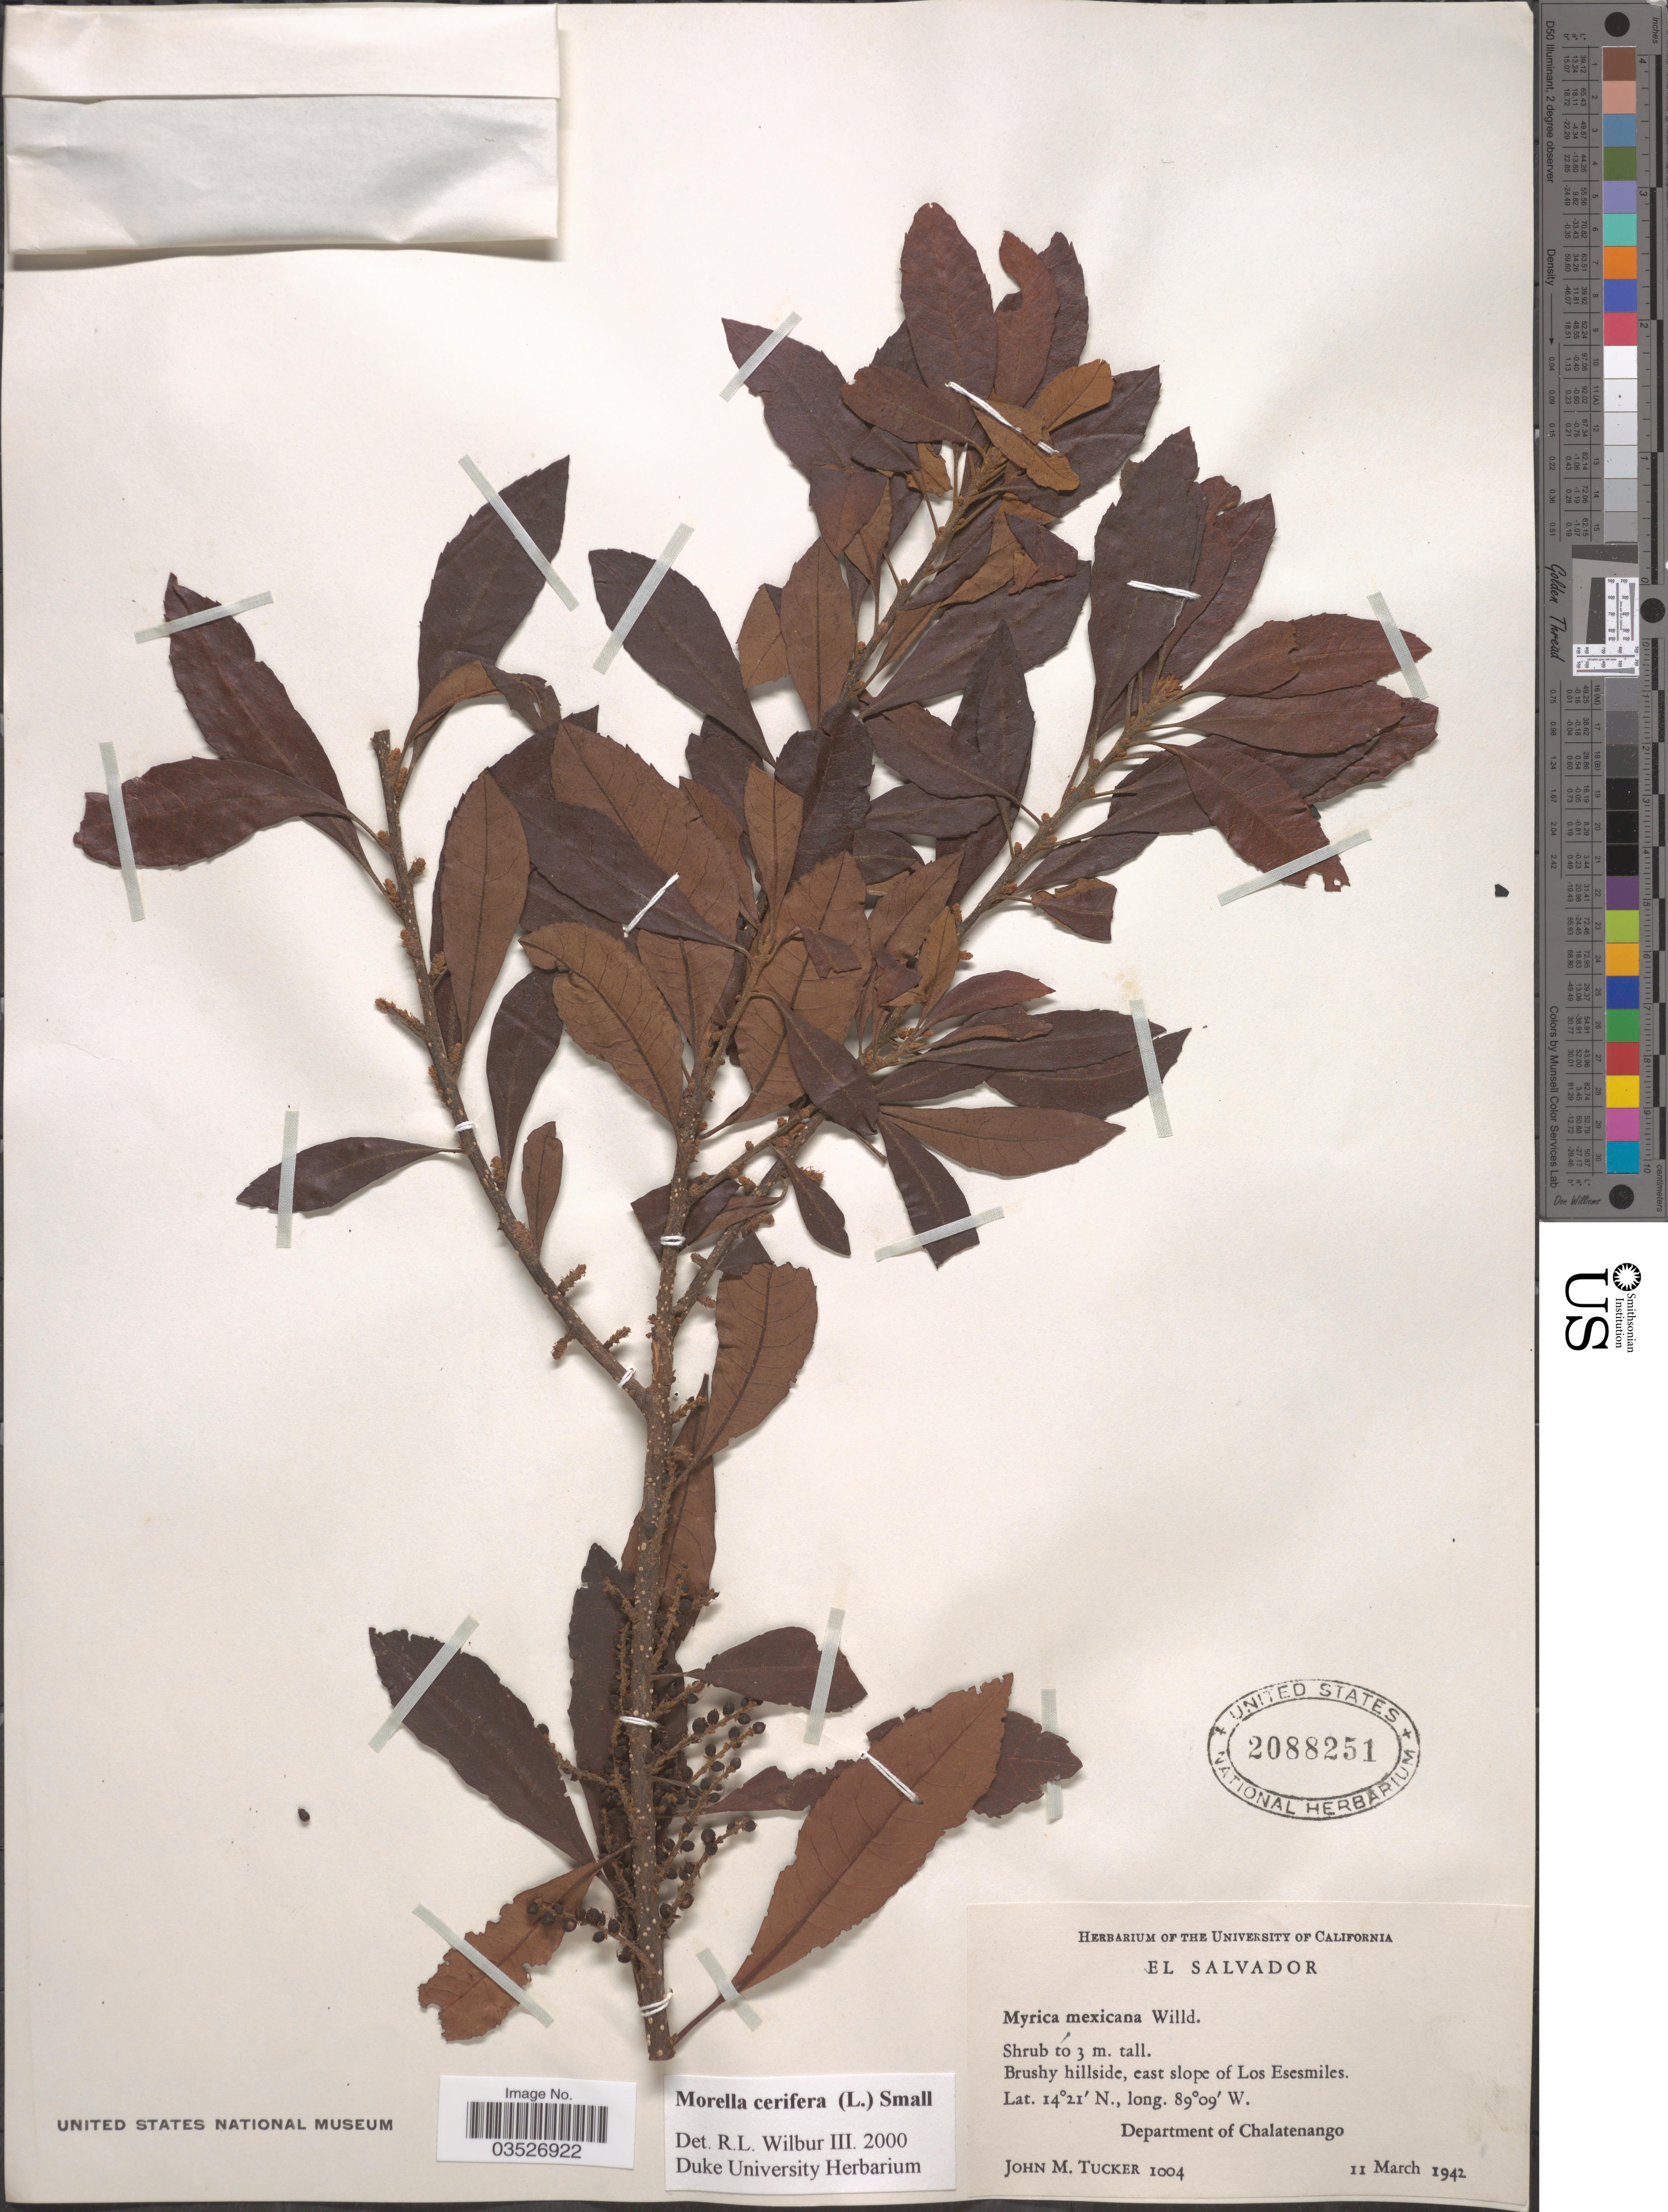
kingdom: Plantae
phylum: Tracheophyta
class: Magnoliopsida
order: Fagales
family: Myricaceae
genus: Morella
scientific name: Morella cerifera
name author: (L.) Small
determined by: Wilbur, R. L.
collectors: J. M. Tucker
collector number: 1004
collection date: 1942-03-11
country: El Salvador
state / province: Chalatenango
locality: Brushy hillside, east slope of Los Esesmiles, Department of Chalatenango.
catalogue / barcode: US 2088251